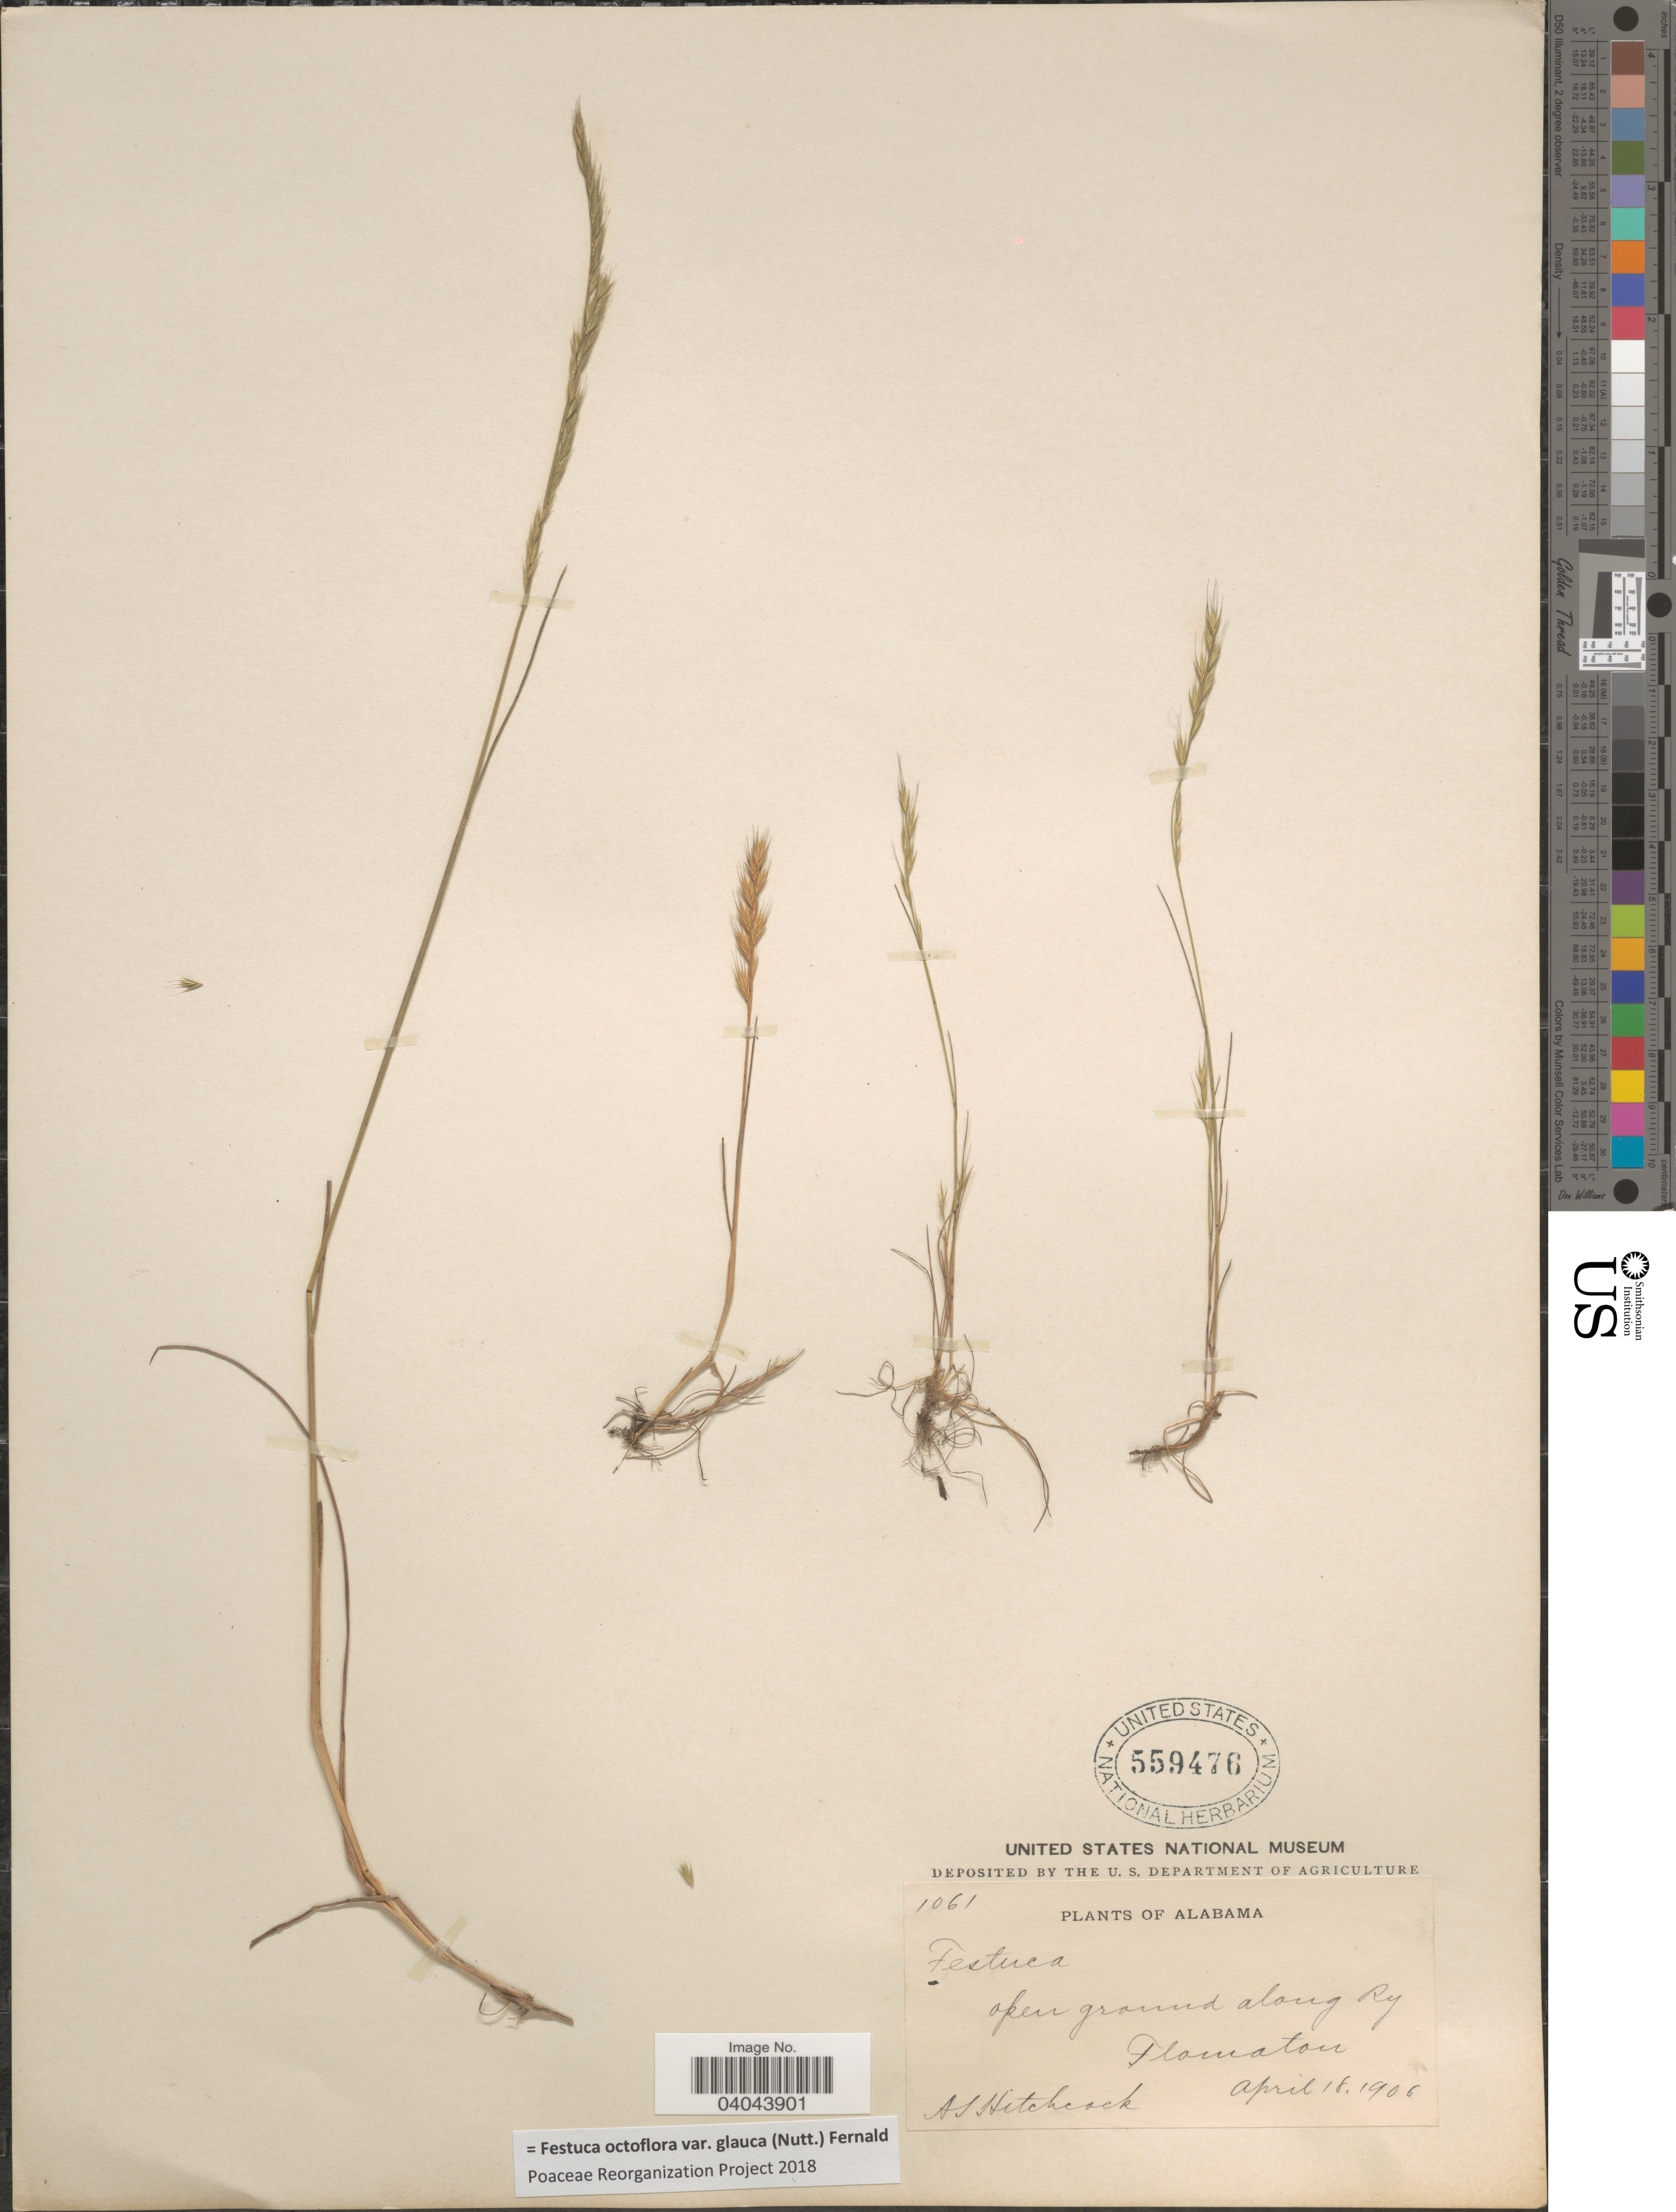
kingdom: Plantae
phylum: Tracheophyta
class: Liliopsida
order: Poales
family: Poaceae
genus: Festuca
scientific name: Festuca octoflora var. glauca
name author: (Nutt.) Fernald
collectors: A. S. Hitchcock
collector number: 1061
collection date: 1906-04-18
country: United States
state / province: Alabama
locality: Open ground along Ry. Flomaton.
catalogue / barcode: US 559476